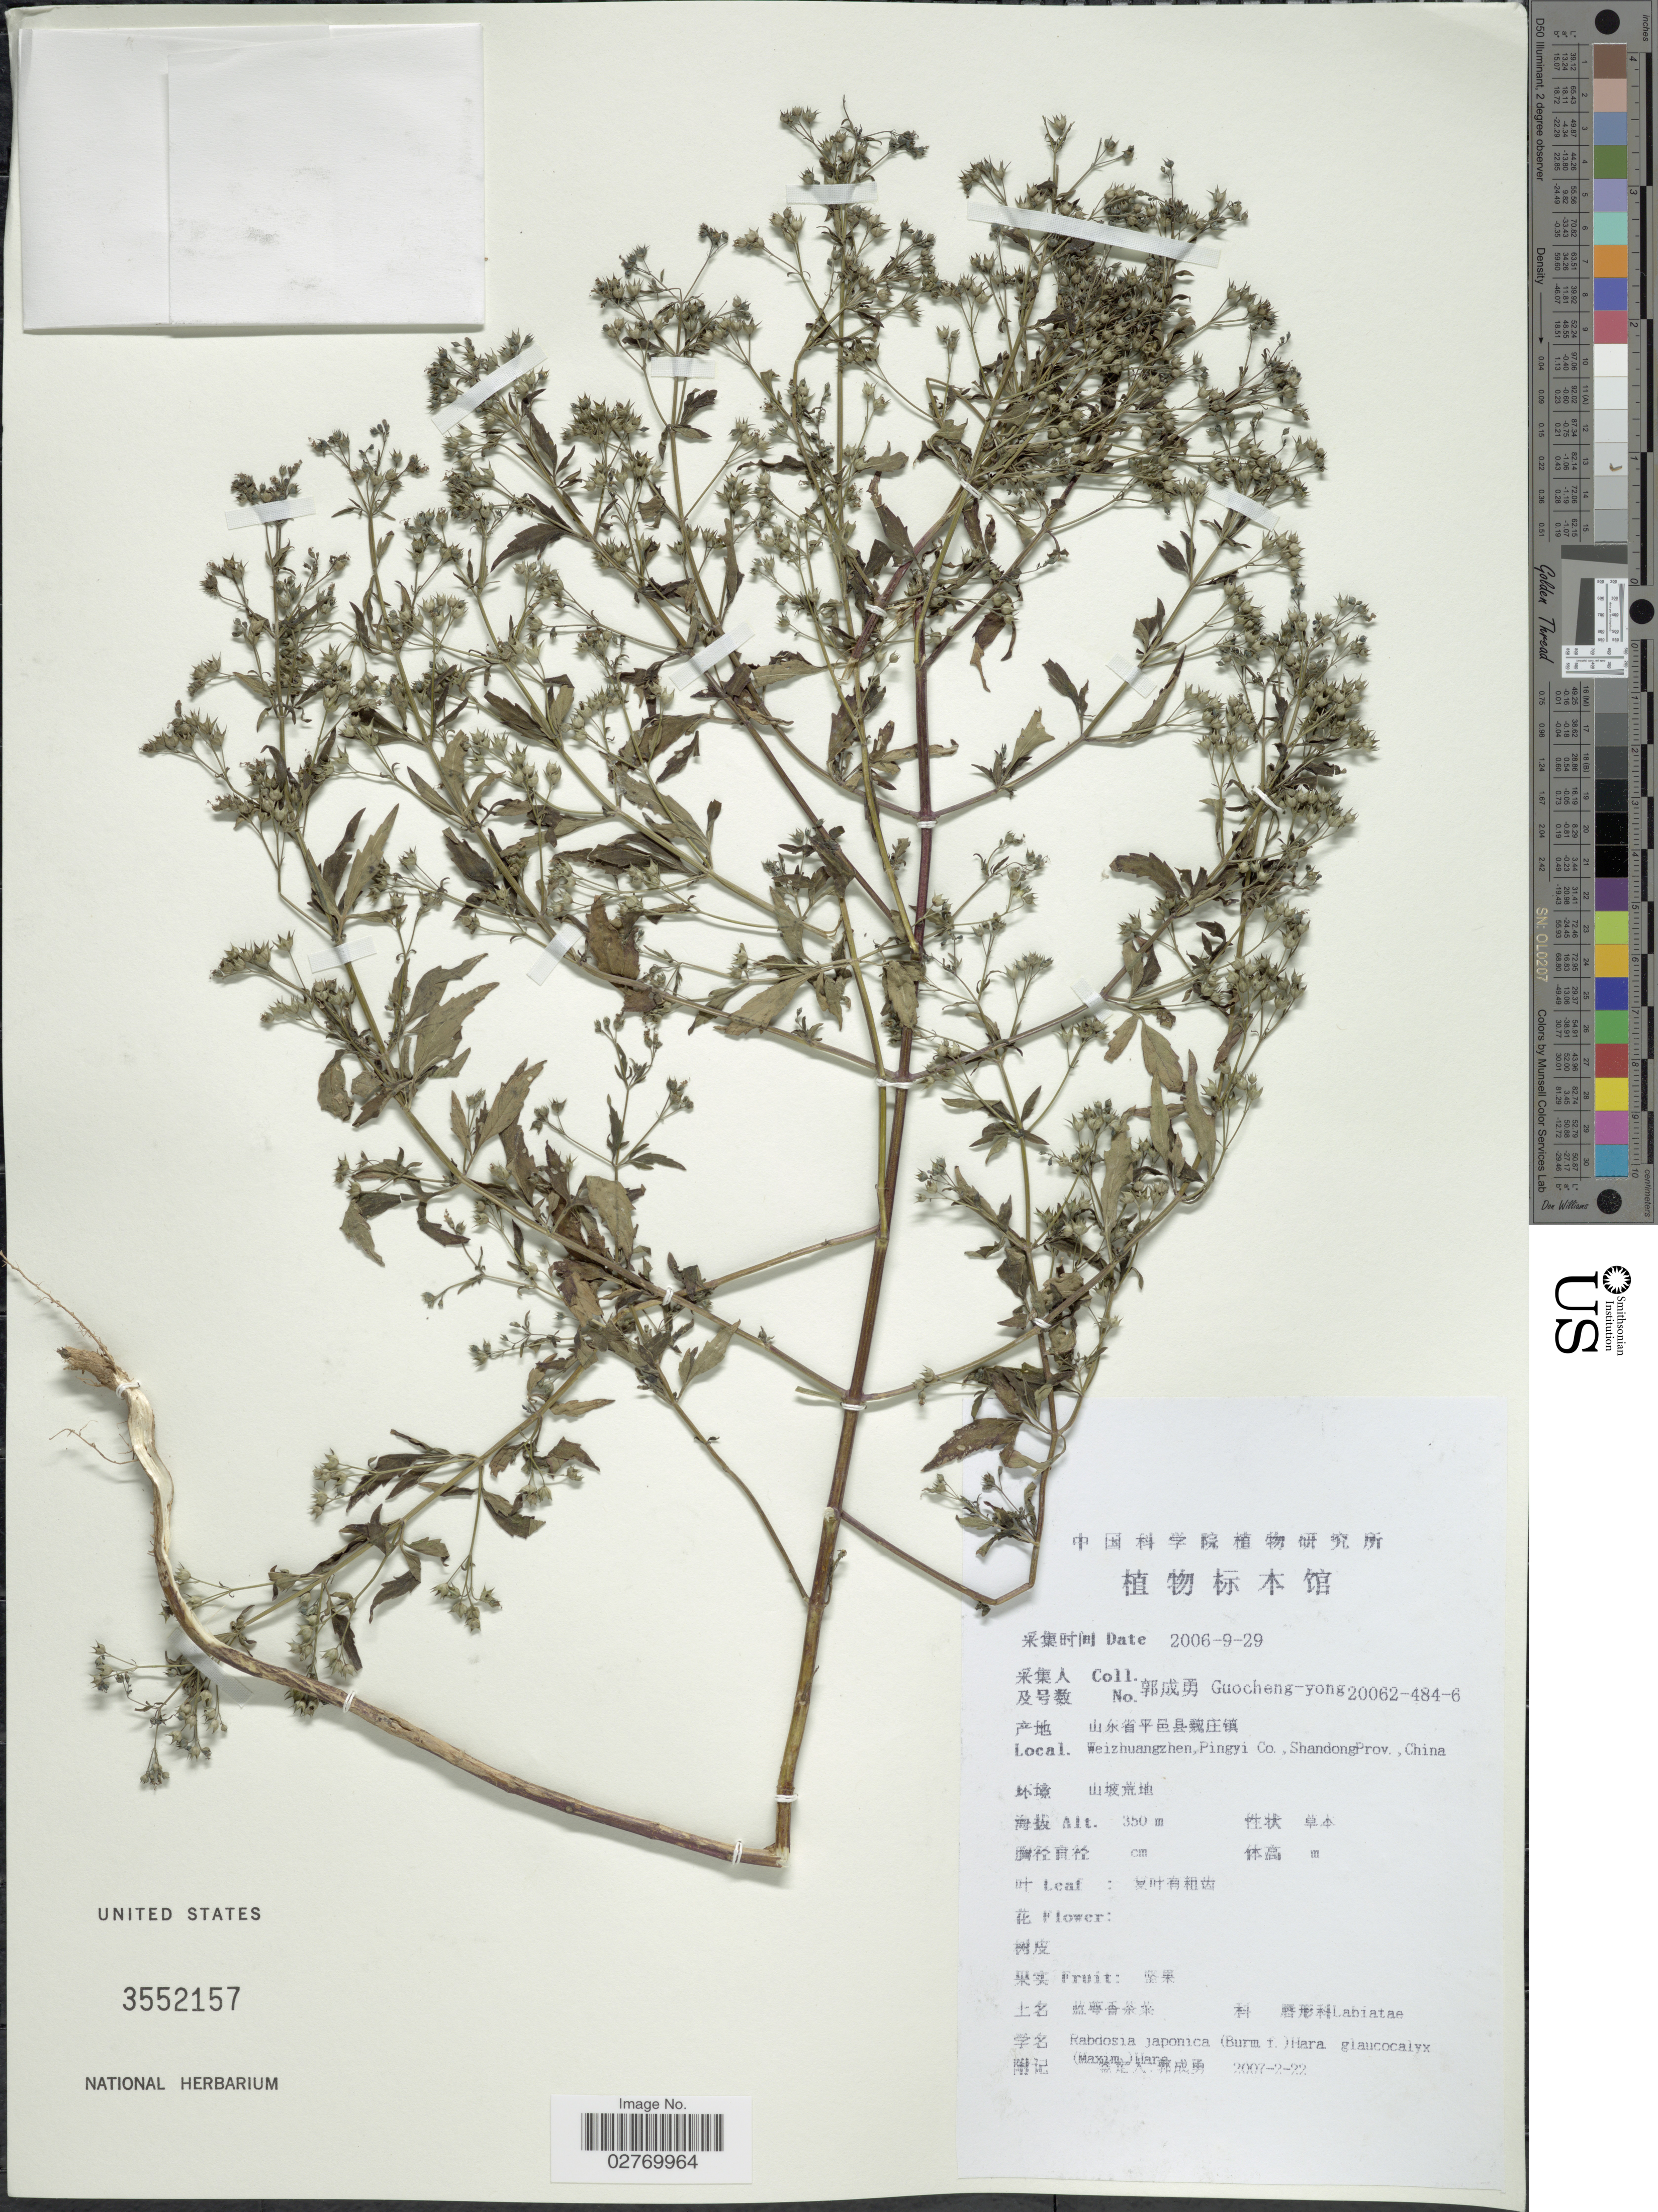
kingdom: Plantae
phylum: Tracheophyta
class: Magnoliopsida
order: Lamiales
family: Lamiaceae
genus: Scutellaria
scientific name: Scutellaria japonica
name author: Burm. f.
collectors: Guo cheng-yong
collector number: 20062-484-6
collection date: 2006-09-29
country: China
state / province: Shandong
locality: Weizhuangzhen, Pingyi Co.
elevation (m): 350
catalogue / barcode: US 3552157